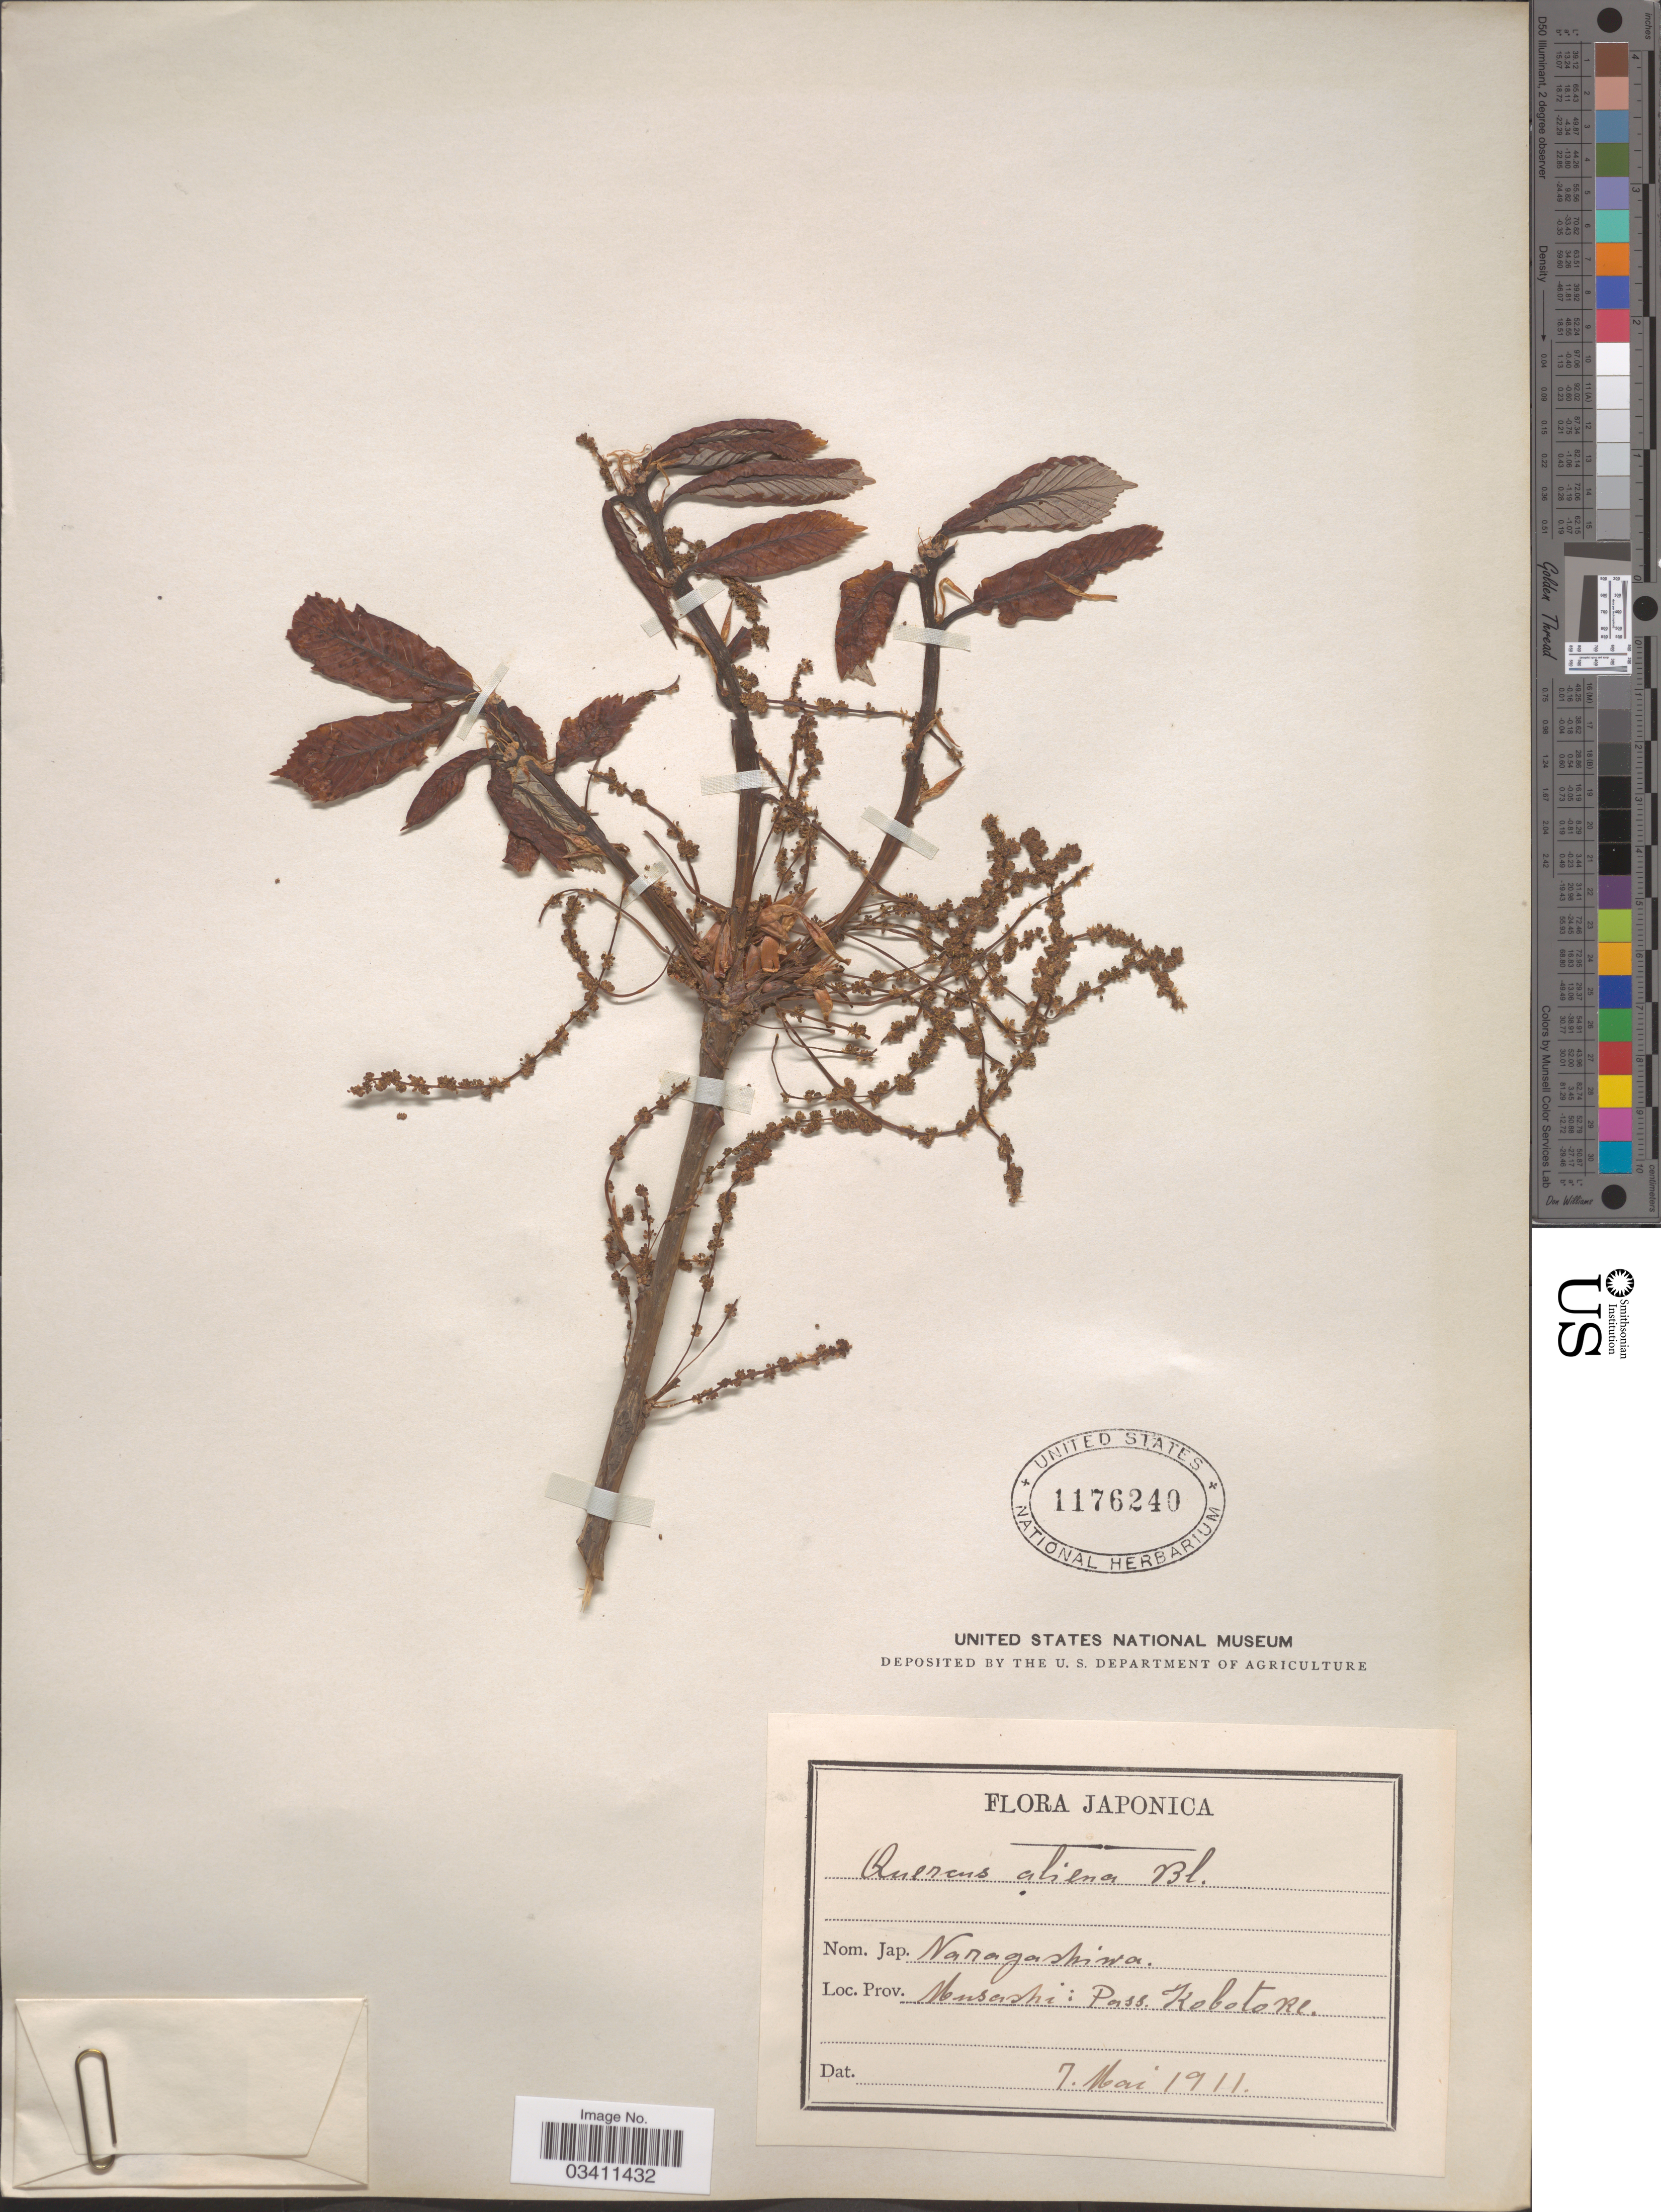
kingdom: Plantae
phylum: Tracheophyta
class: Magnoliopsida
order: Fagales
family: Fagaceae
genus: Quercus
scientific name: Quercus aliena var. rubripes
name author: Nakai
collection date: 1911-05-07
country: Japan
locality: Musashi: Pass Kobotoke.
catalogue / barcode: US 1176240